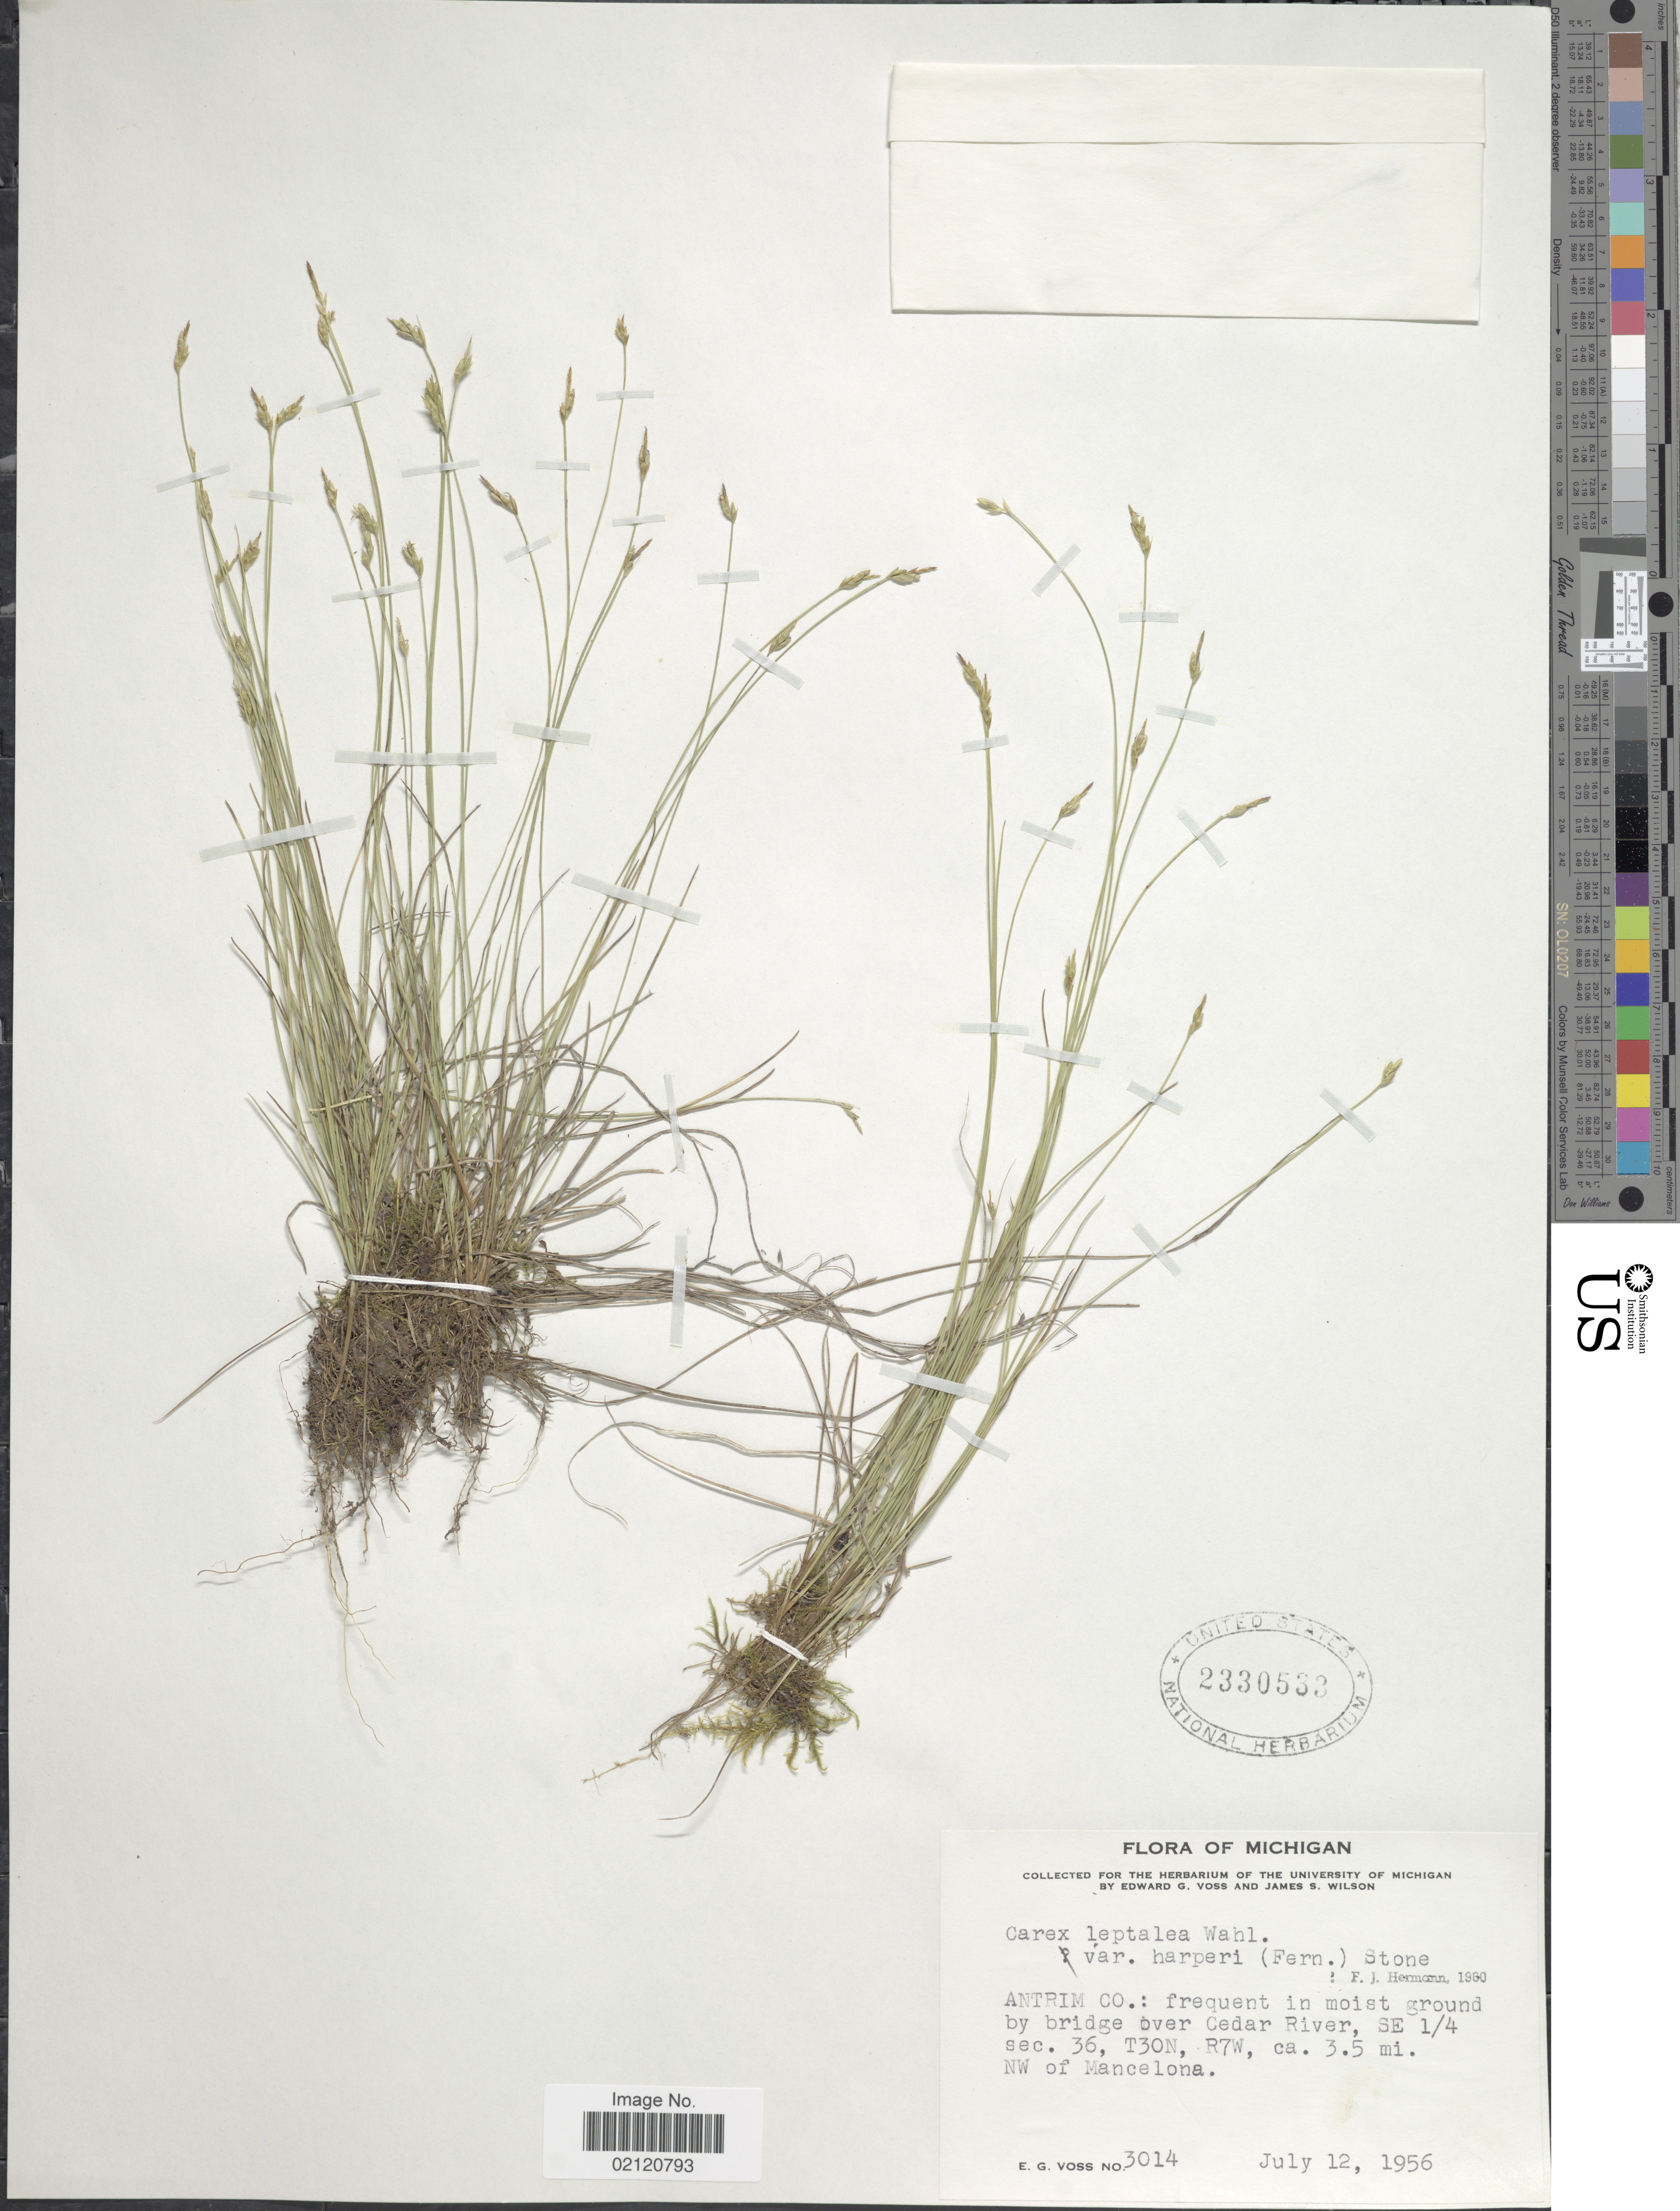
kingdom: Plantae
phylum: Tracheophyta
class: Liliopsida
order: Poales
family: Cyperaceae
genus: Carex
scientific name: Carex leptalea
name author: Wahlenb.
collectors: E. G. Voss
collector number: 3014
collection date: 1956-07-12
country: United States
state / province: Michigan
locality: Antrim Co.: in moist ground by bridge over Cedar River, SE 1/4 sec 36, T30N, R7W, ca. 35 mi. NW of Mancelona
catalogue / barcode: US 2330533